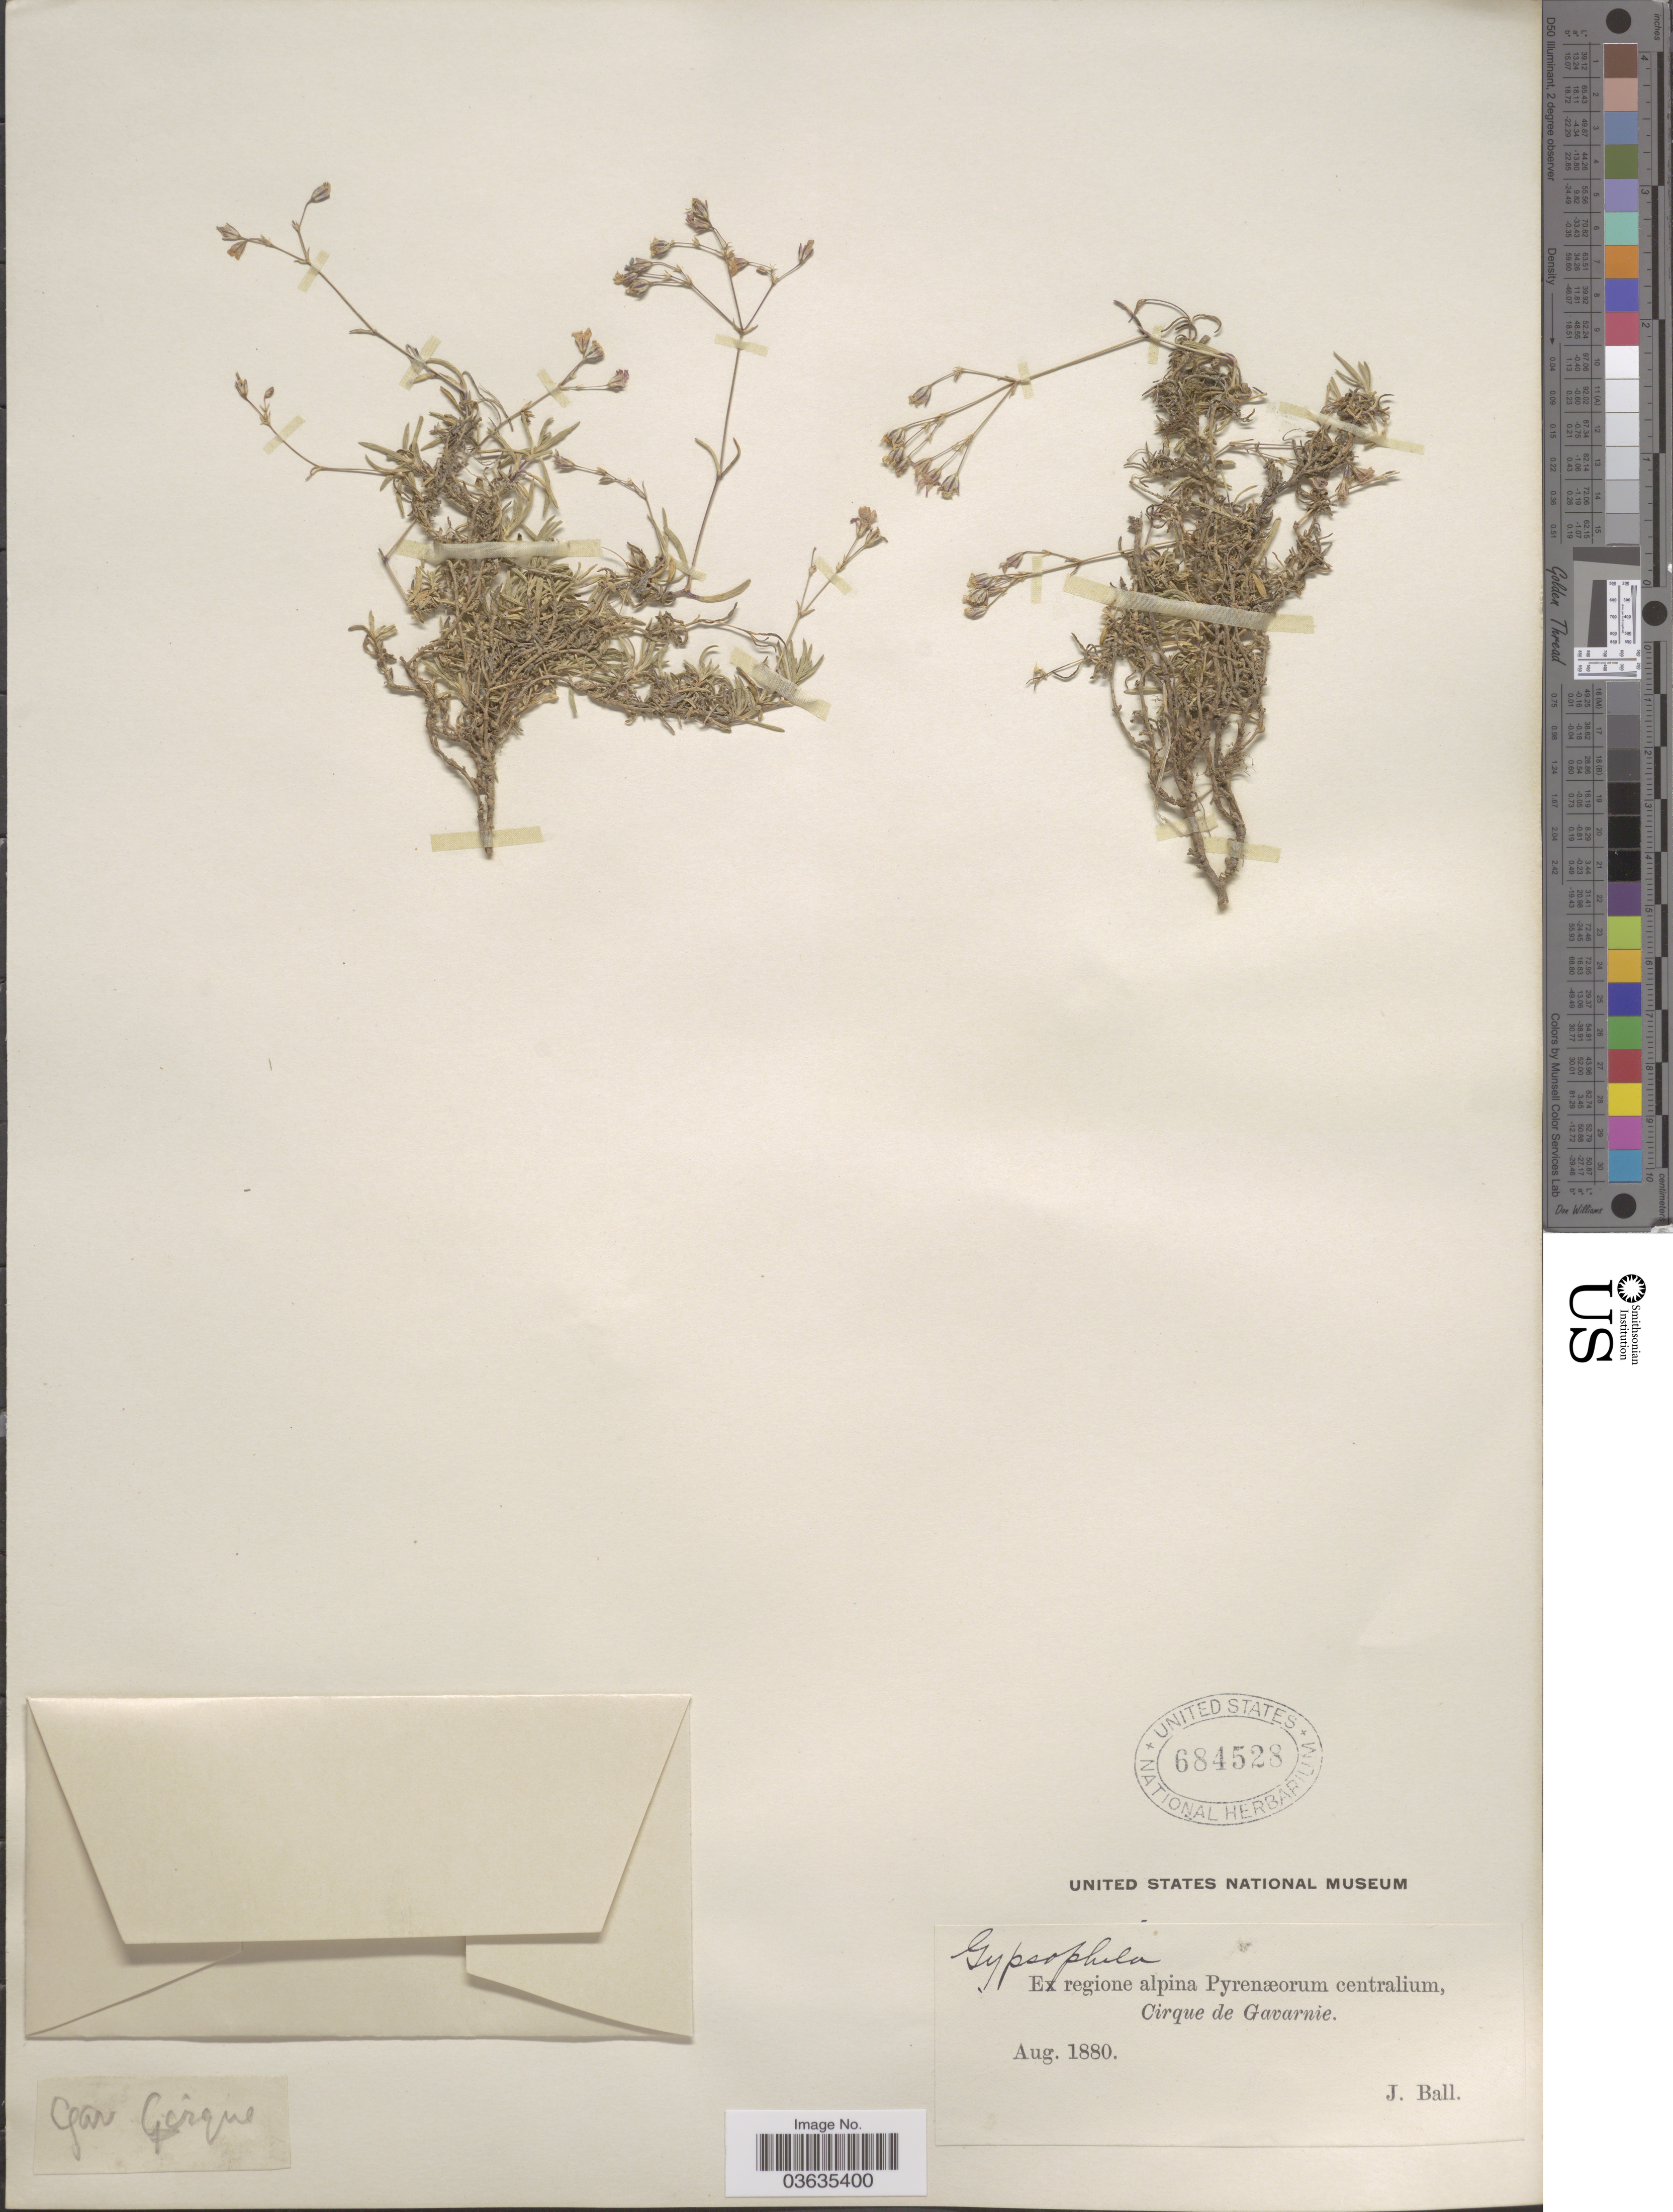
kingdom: Plantae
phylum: Tracheophyta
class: Magnoliopsida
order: Caryophyllales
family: Caryophyllaceae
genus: Gypsophila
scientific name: Gypsophila sp.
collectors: J. Ball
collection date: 1880-08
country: France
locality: Ex regione alpina Pyrenæorum centralium, Cirque de Gavarnie.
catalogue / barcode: US 684528